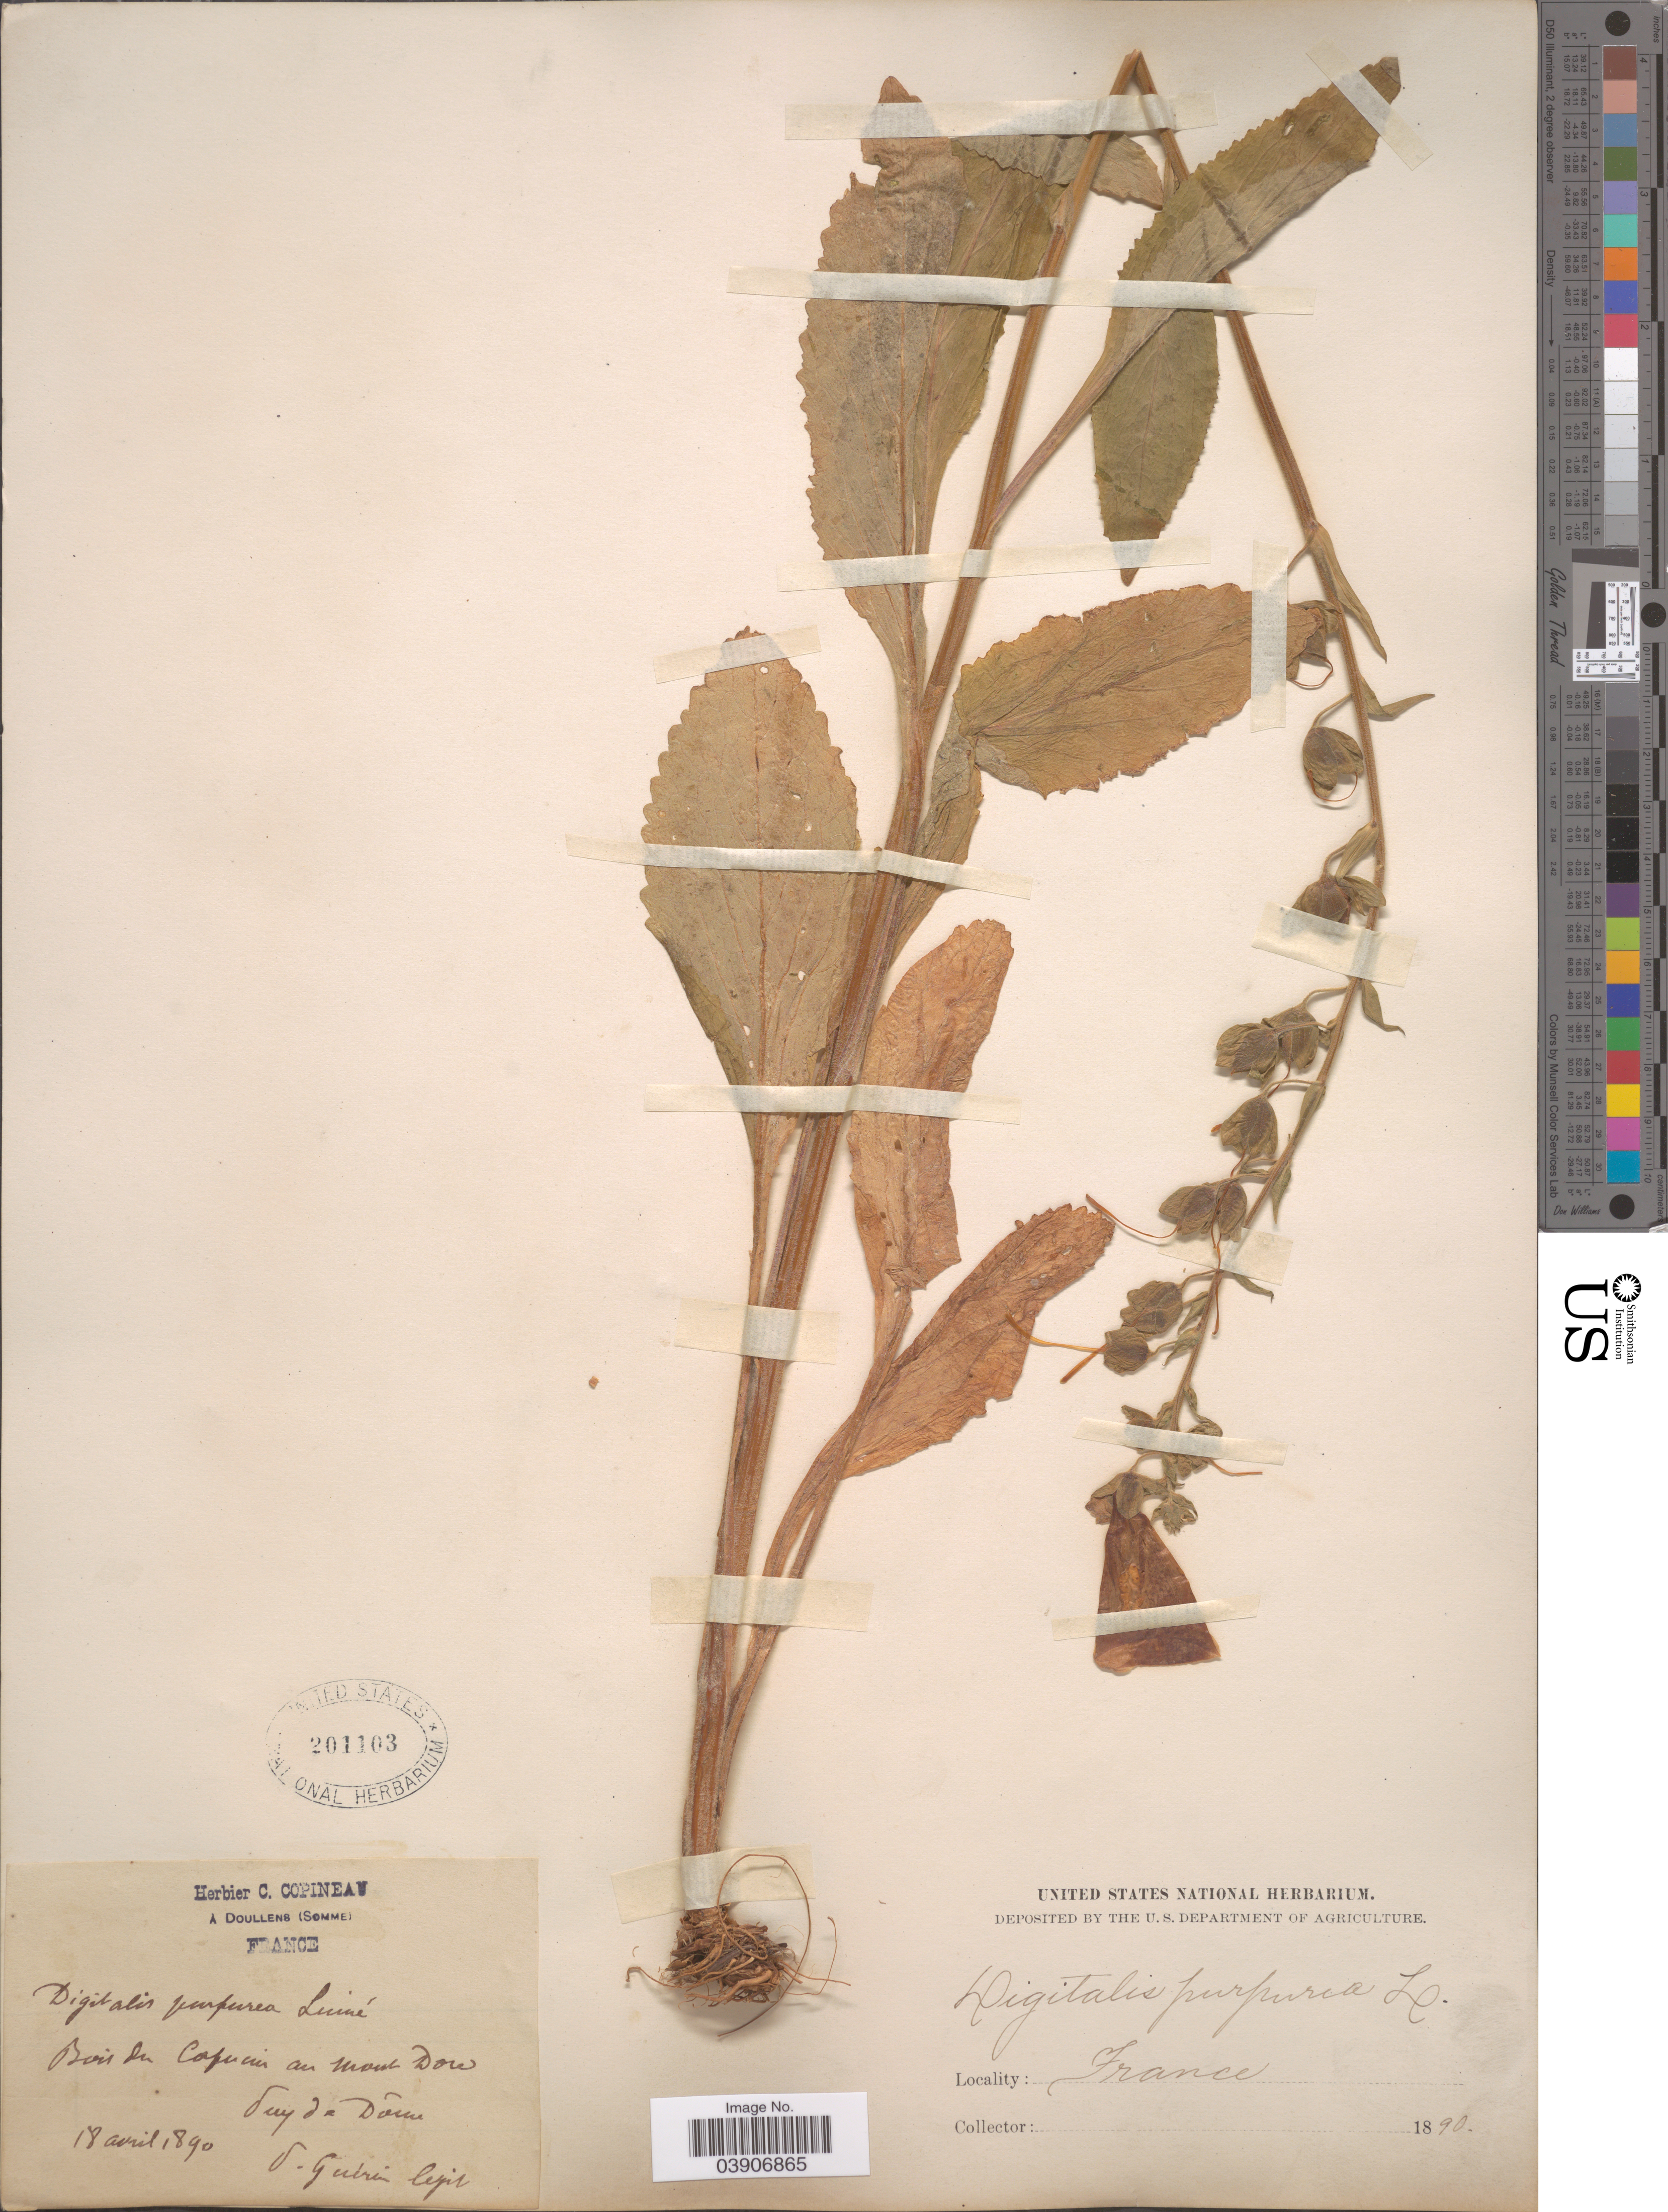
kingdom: Plantae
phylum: Tracheophyta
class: Magnoliopsida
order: Lamiales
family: Plantaginaceae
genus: Digitalis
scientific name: Digitalis purpurea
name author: L.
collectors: S. Gudrin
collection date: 1890-04-18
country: France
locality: Bois du Copineau au Mont Dore. Puy de Dome.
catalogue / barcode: US 201103